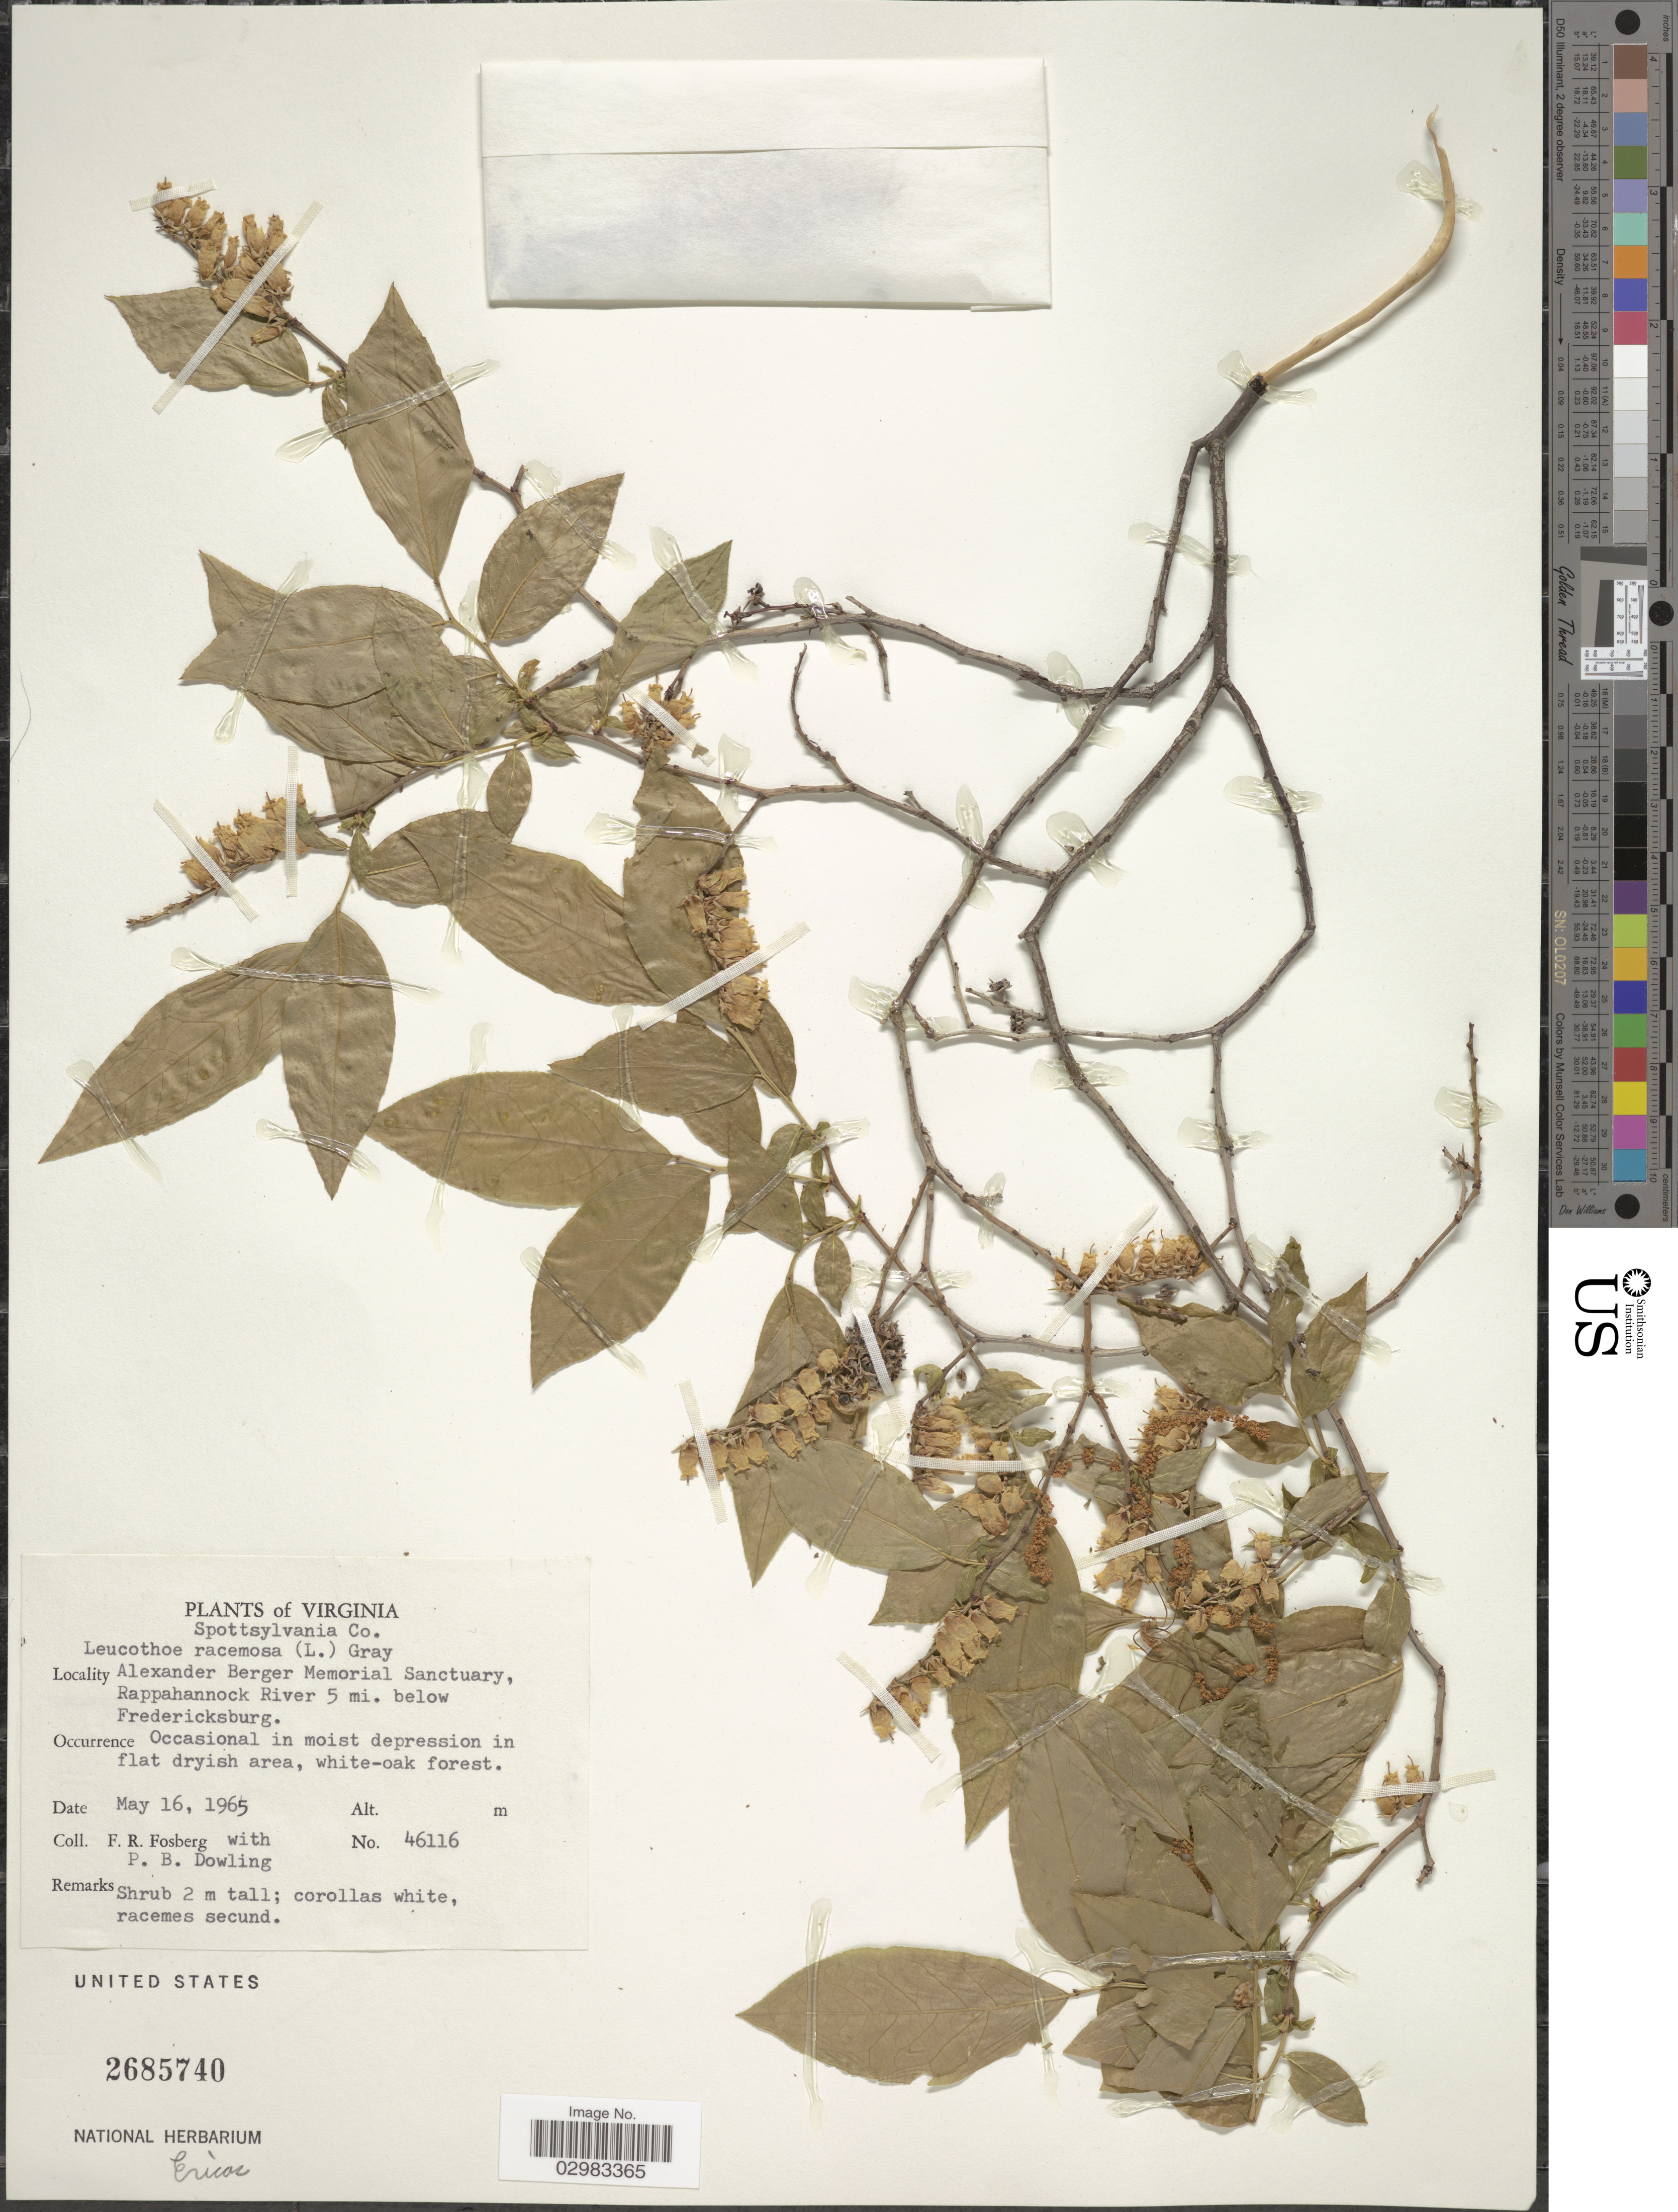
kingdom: Plantae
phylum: Tracheophyta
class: Magnoliopsida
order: Ericales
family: Ericaceae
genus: Leucothoe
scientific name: Leucothoë racemosa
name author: (L.) A. Gray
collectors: F. R. Fosberg & P. Dowling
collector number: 46116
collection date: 1965-05-16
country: United States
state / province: Virginia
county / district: Spotsylvania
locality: Spottsylvania Co. Alexander Berger Memorial Sanctuary, Rappahannock River 5 mi. below Fredericksburg.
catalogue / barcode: US 2685740